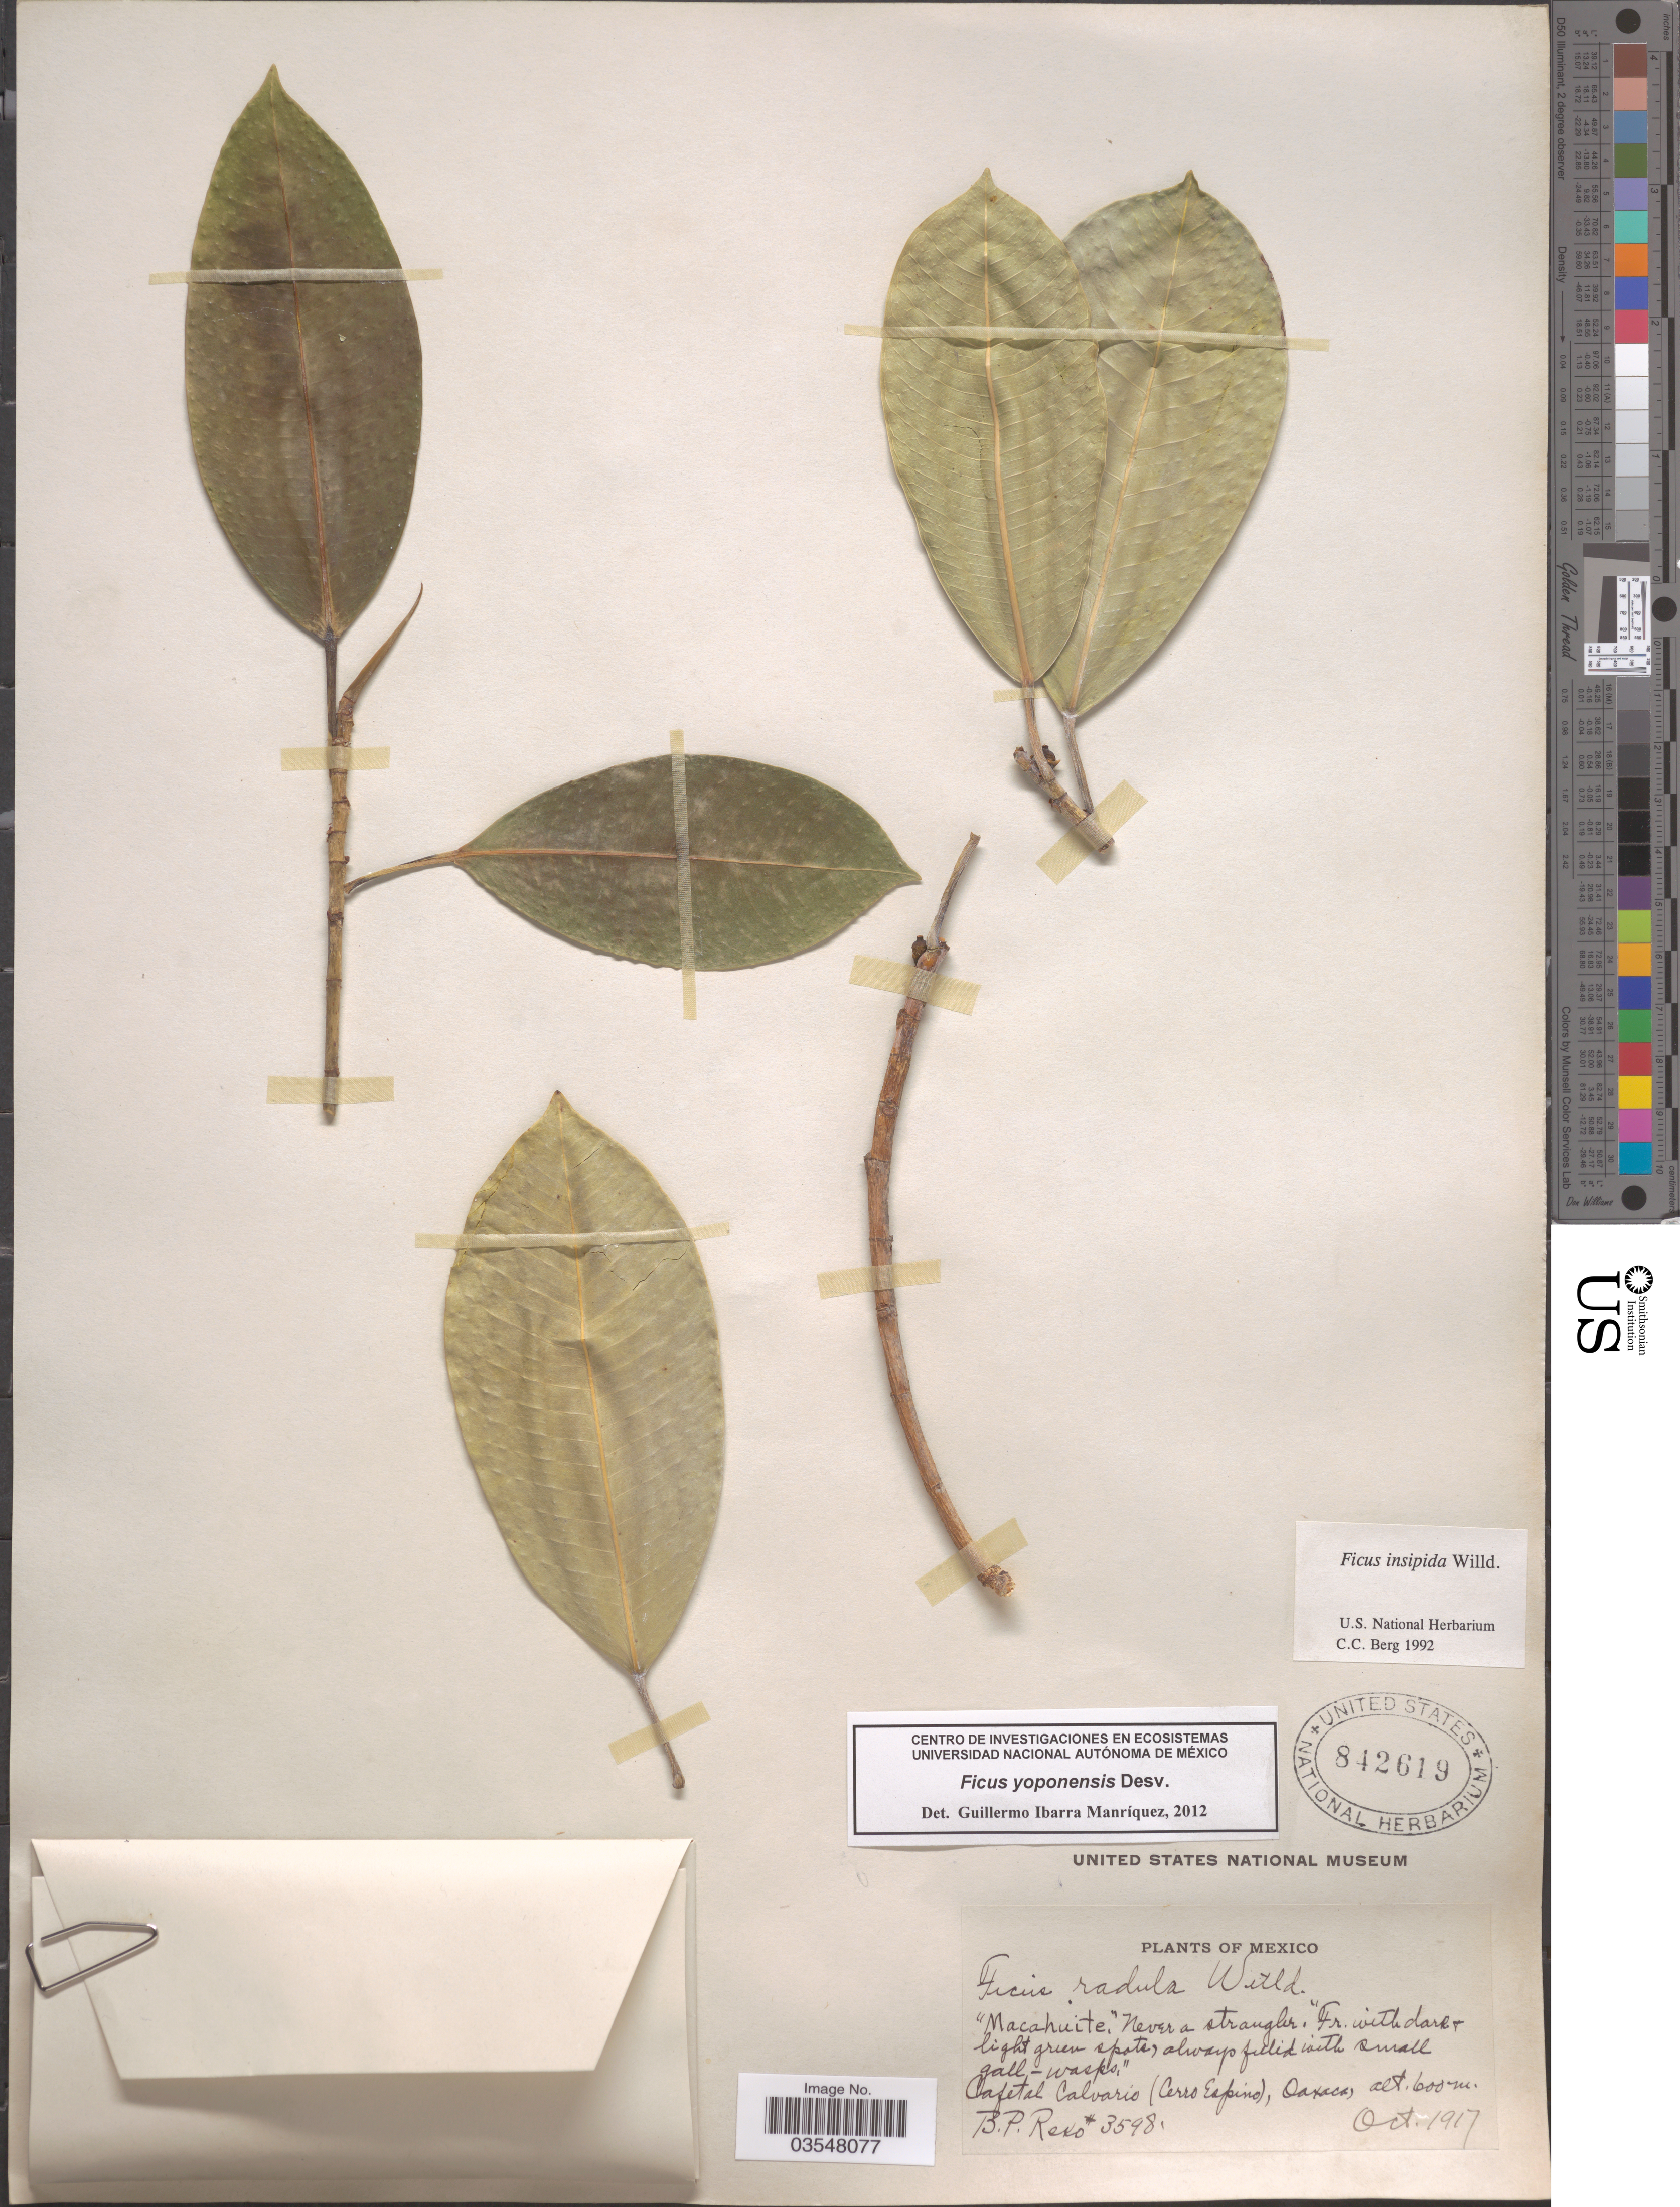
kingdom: Plantae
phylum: Tracheophyta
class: Magnoliopsida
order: Rosales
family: Moraceae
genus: Ficus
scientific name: Ficus yoponensis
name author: Desv.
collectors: B. P. Reko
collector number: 3598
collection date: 1917-10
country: Mexico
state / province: Oaxaca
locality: Cafetal Calvario (Cerro Espino).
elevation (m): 600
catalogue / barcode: US 842619